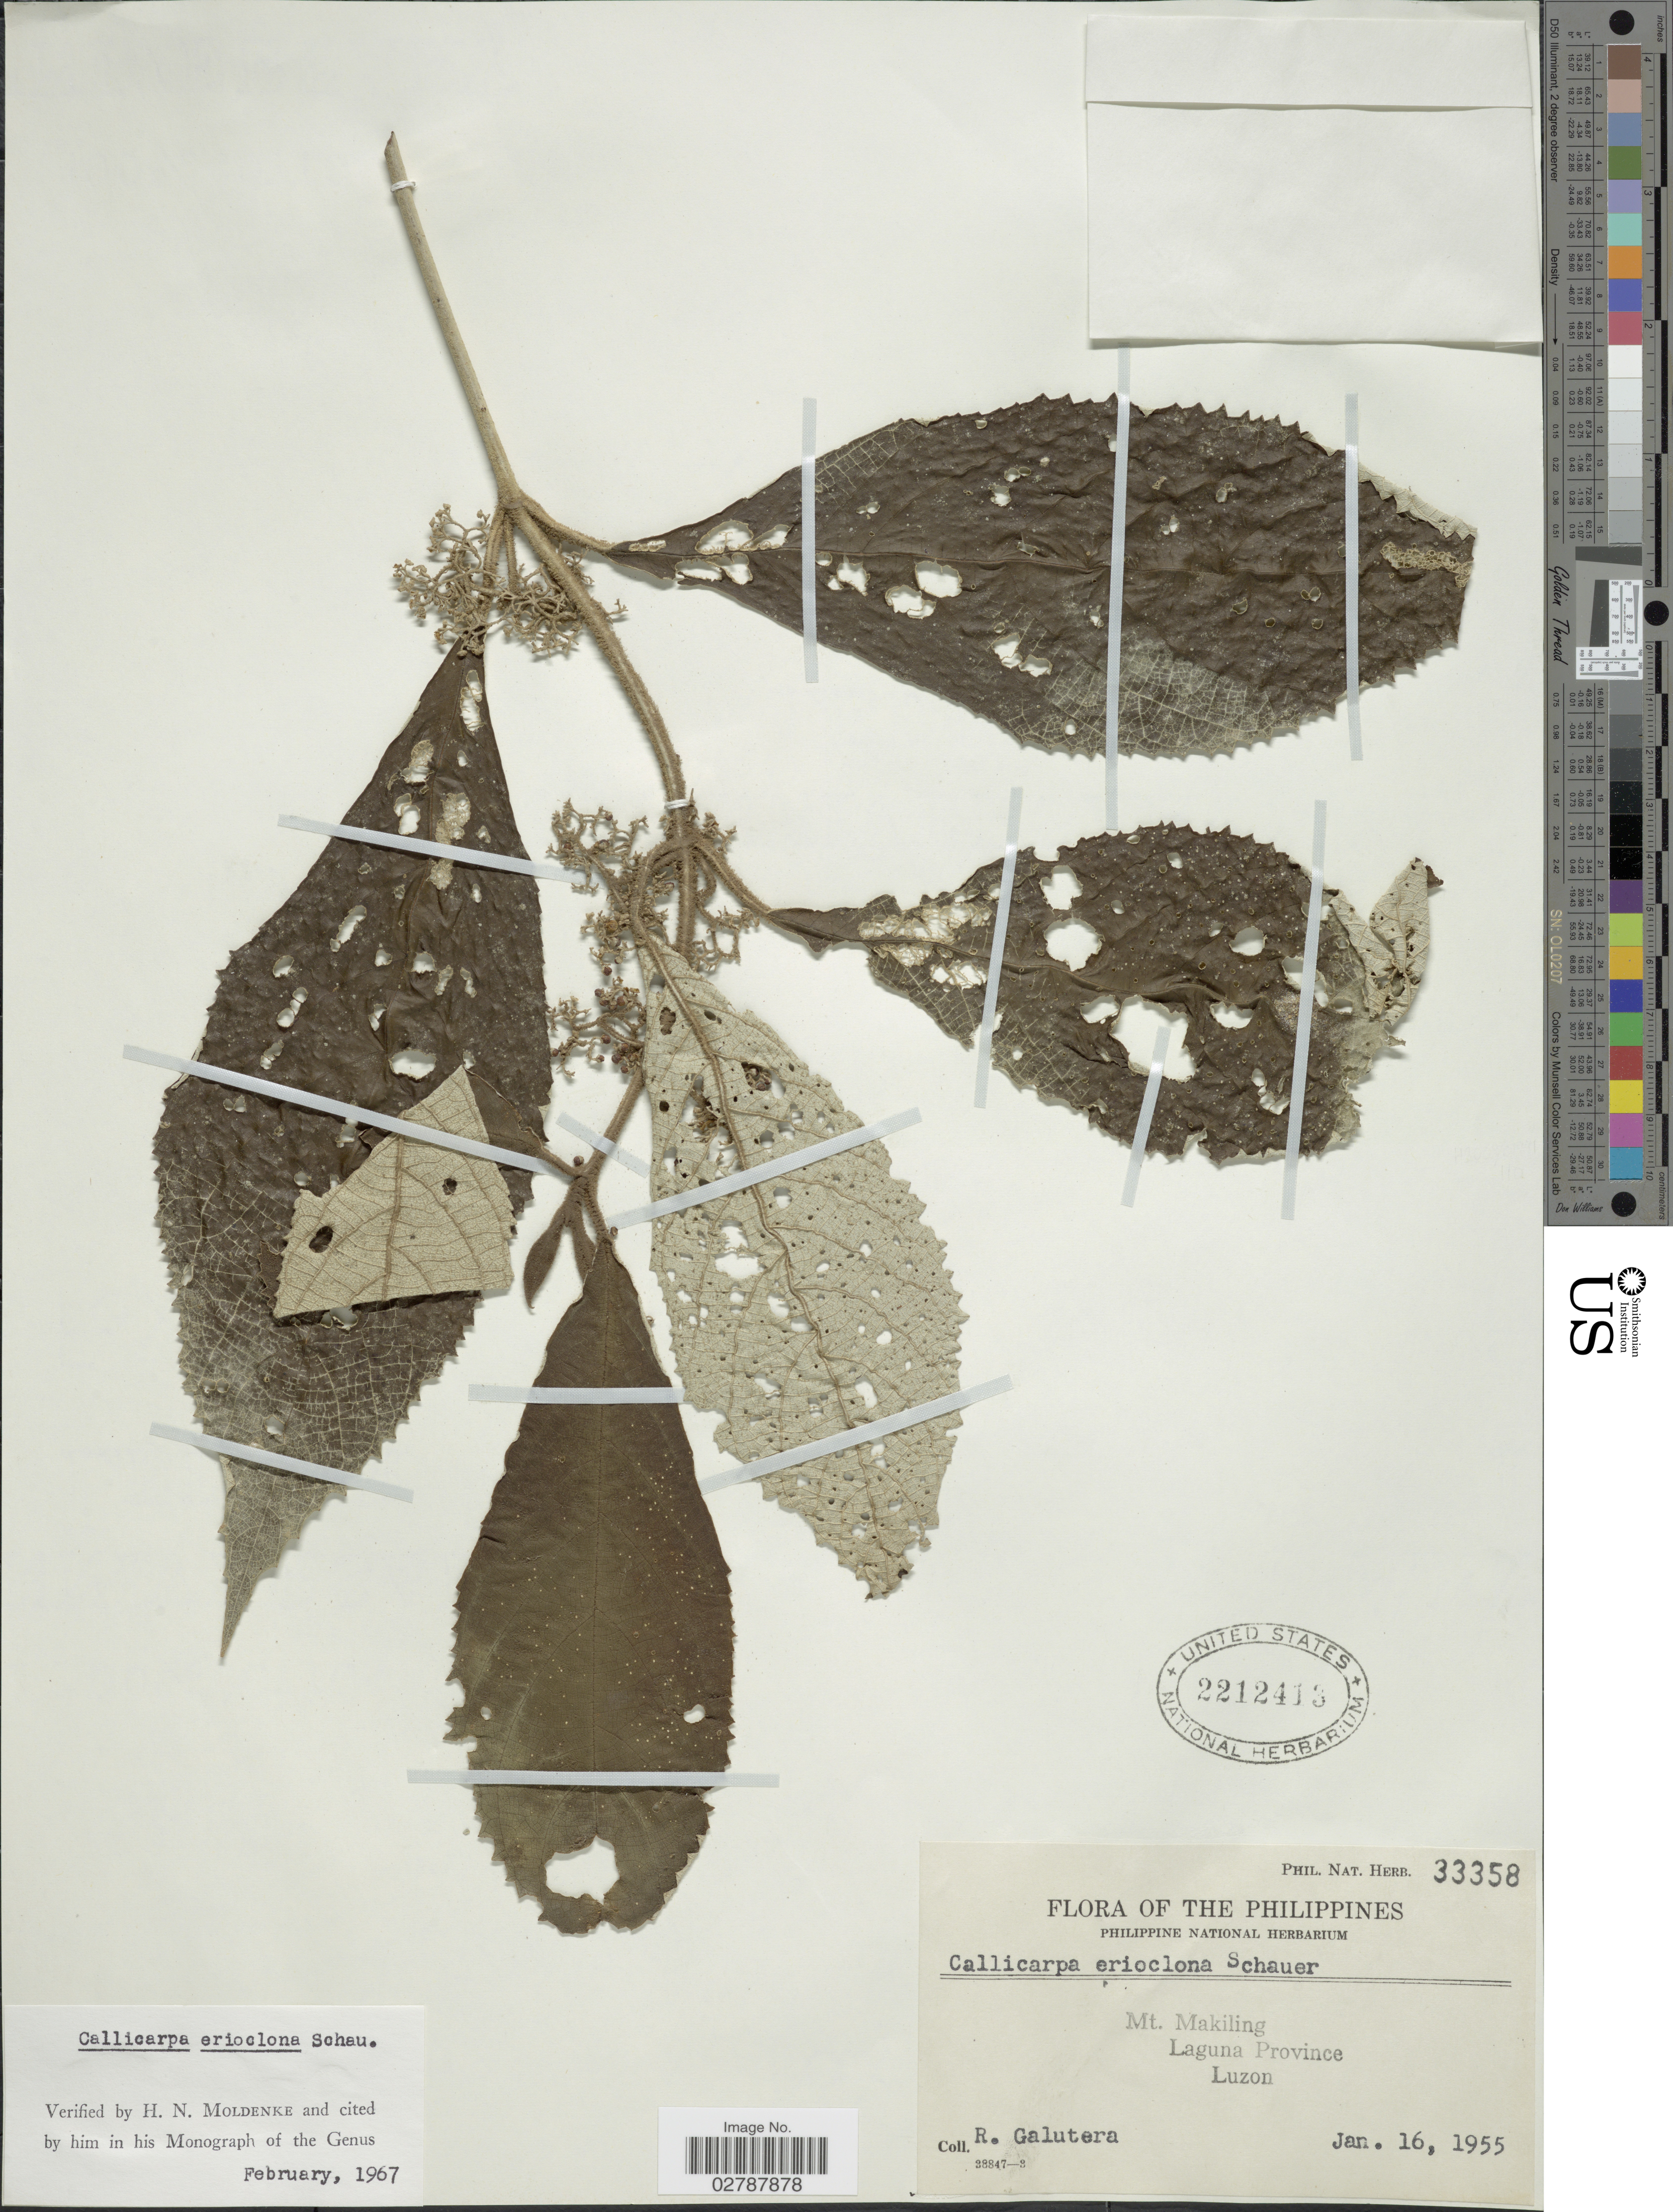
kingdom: Plantae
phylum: Tracheophyta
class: Magnoliopsida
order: Lamiales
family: Lamiaceae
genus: Callicarpa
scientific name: Callicarpa erioclona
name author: Schauer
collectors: R. Galutera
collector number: Phil. Nat. Herb.33358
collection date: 1955-01-16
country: Philippines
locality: Mt. Makiling. Laguna Province. Luzon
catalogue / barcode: US 2212413